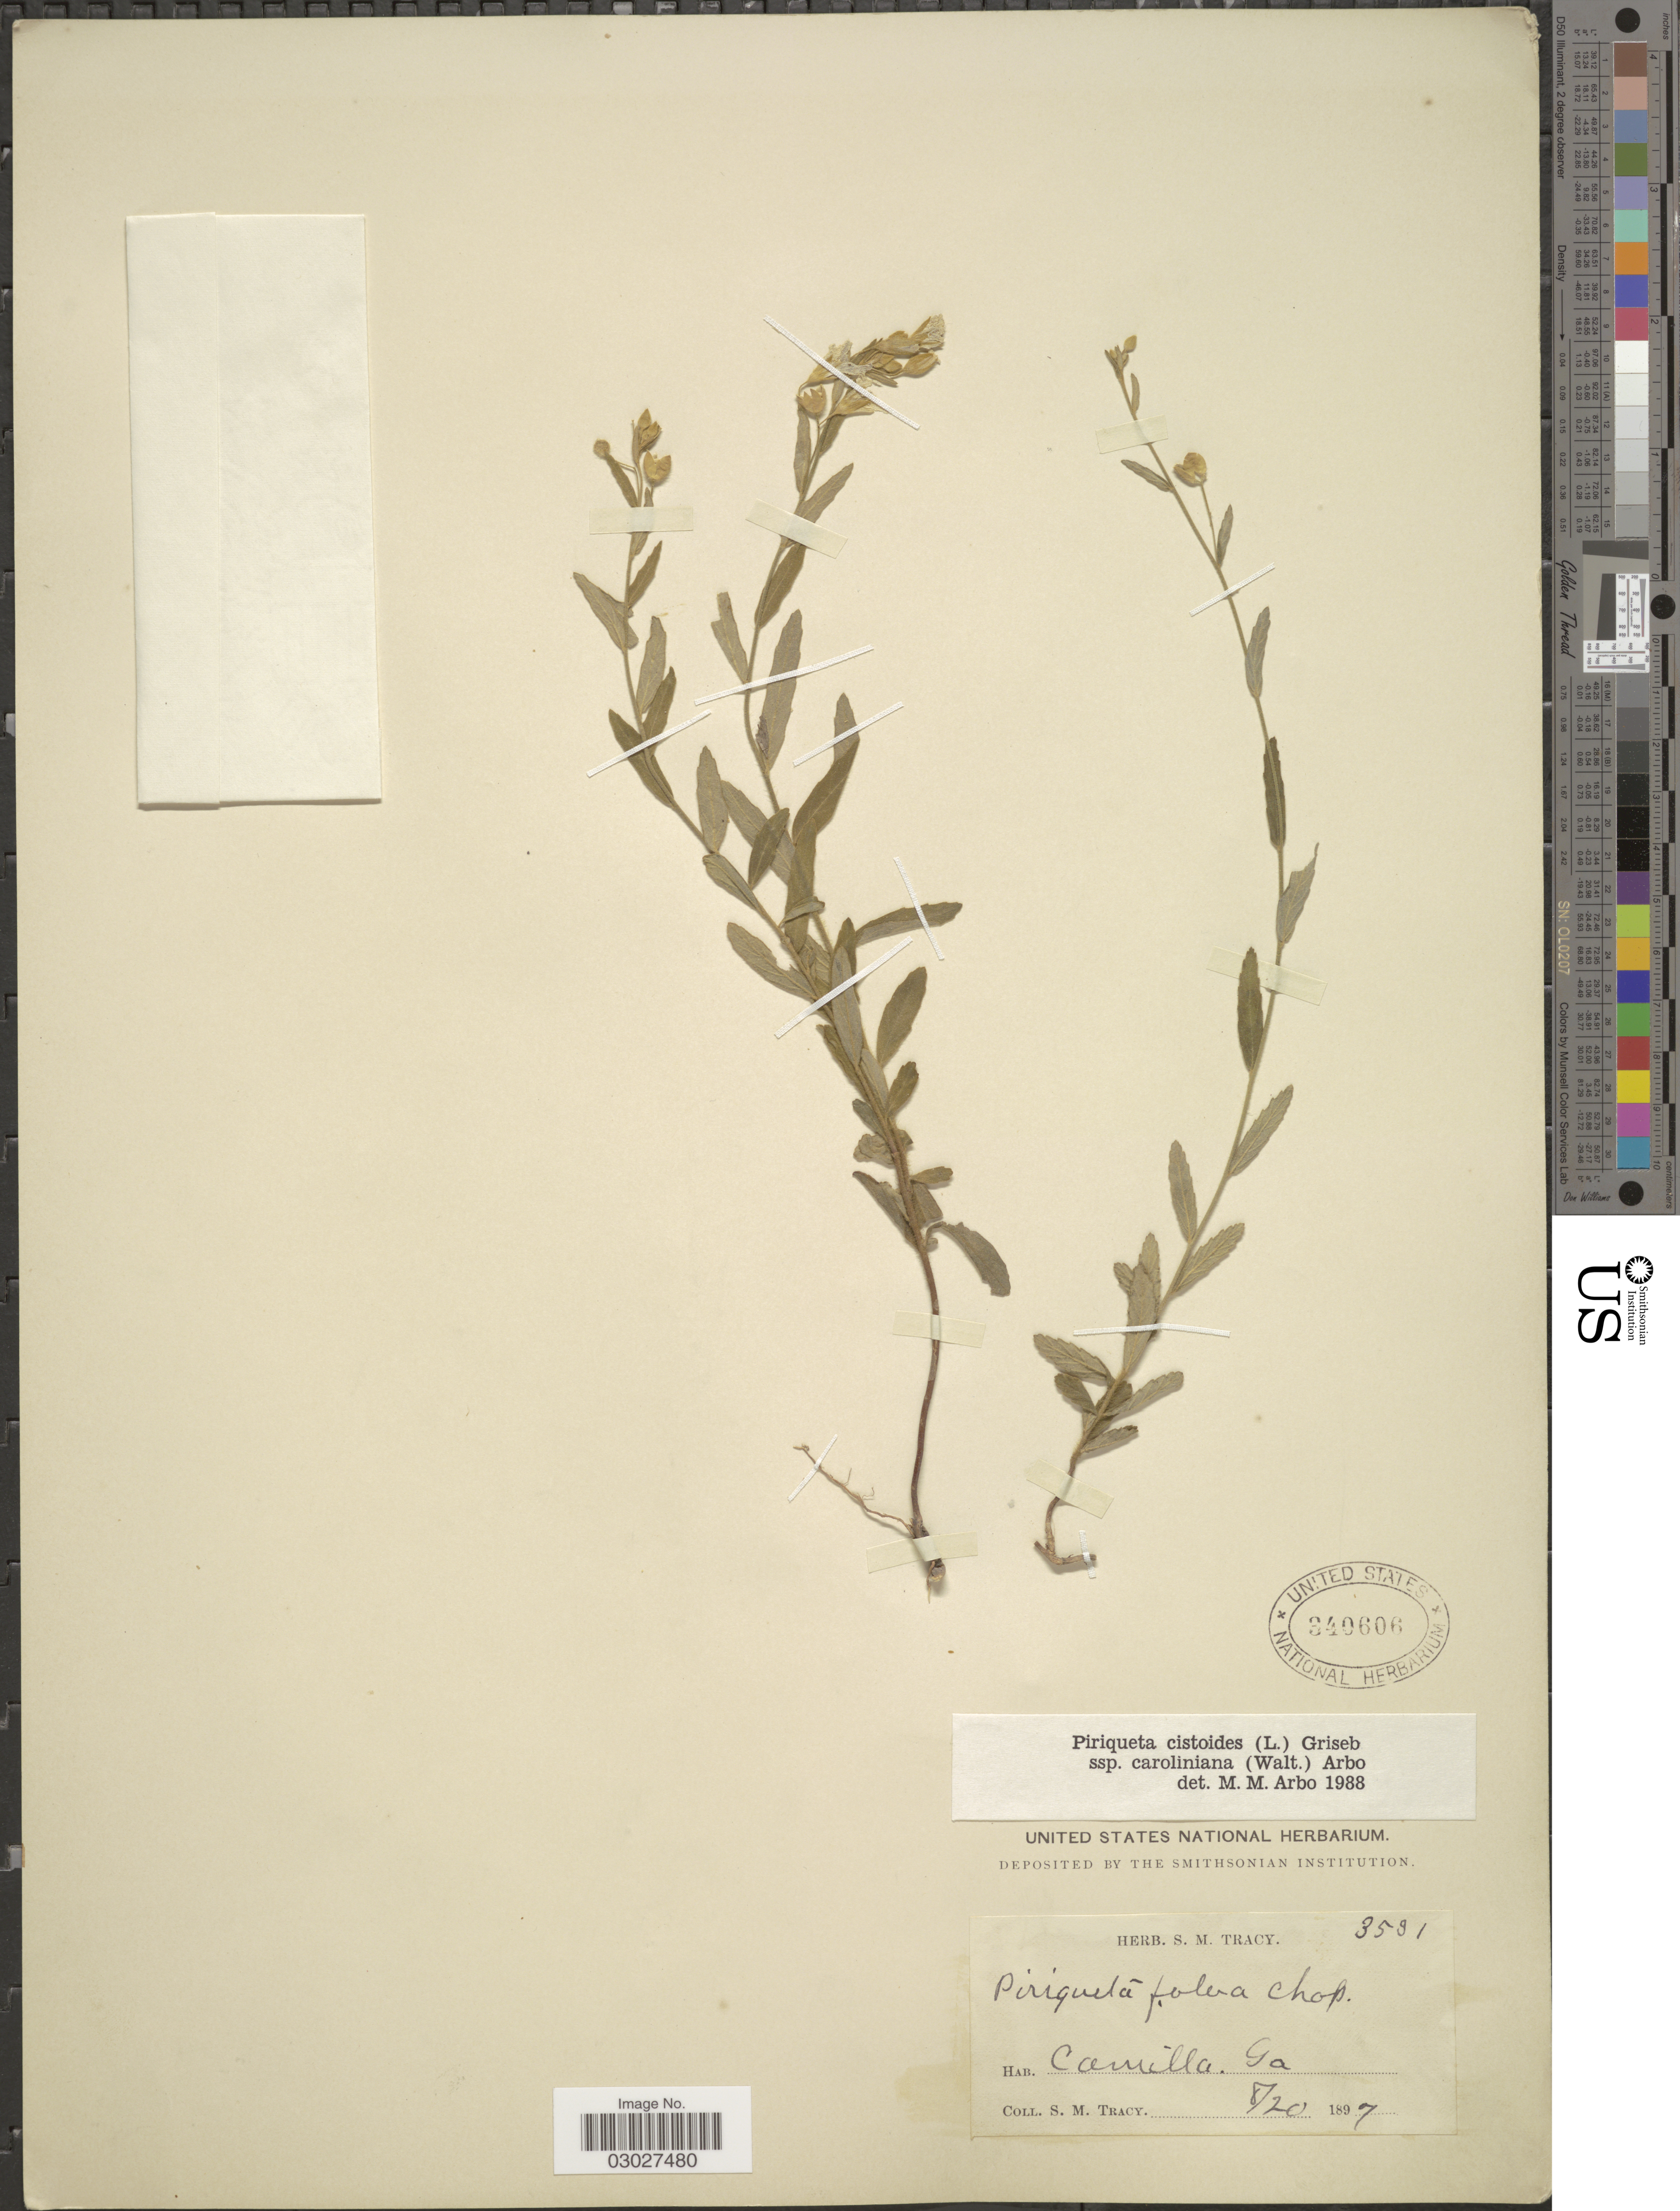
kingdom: Plantae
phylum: Tracheophyta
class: Magnoliopsida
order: Malpighiales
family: Turneraceae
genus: Piriqueta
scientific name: Piriqueta cistoides subsp. caroliniana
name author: (Walter) Arbo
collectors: S. M. Tracy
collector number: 3531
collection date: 1897-08-20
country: United States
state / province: Georgia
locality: Camilla.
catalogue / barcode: US 340606